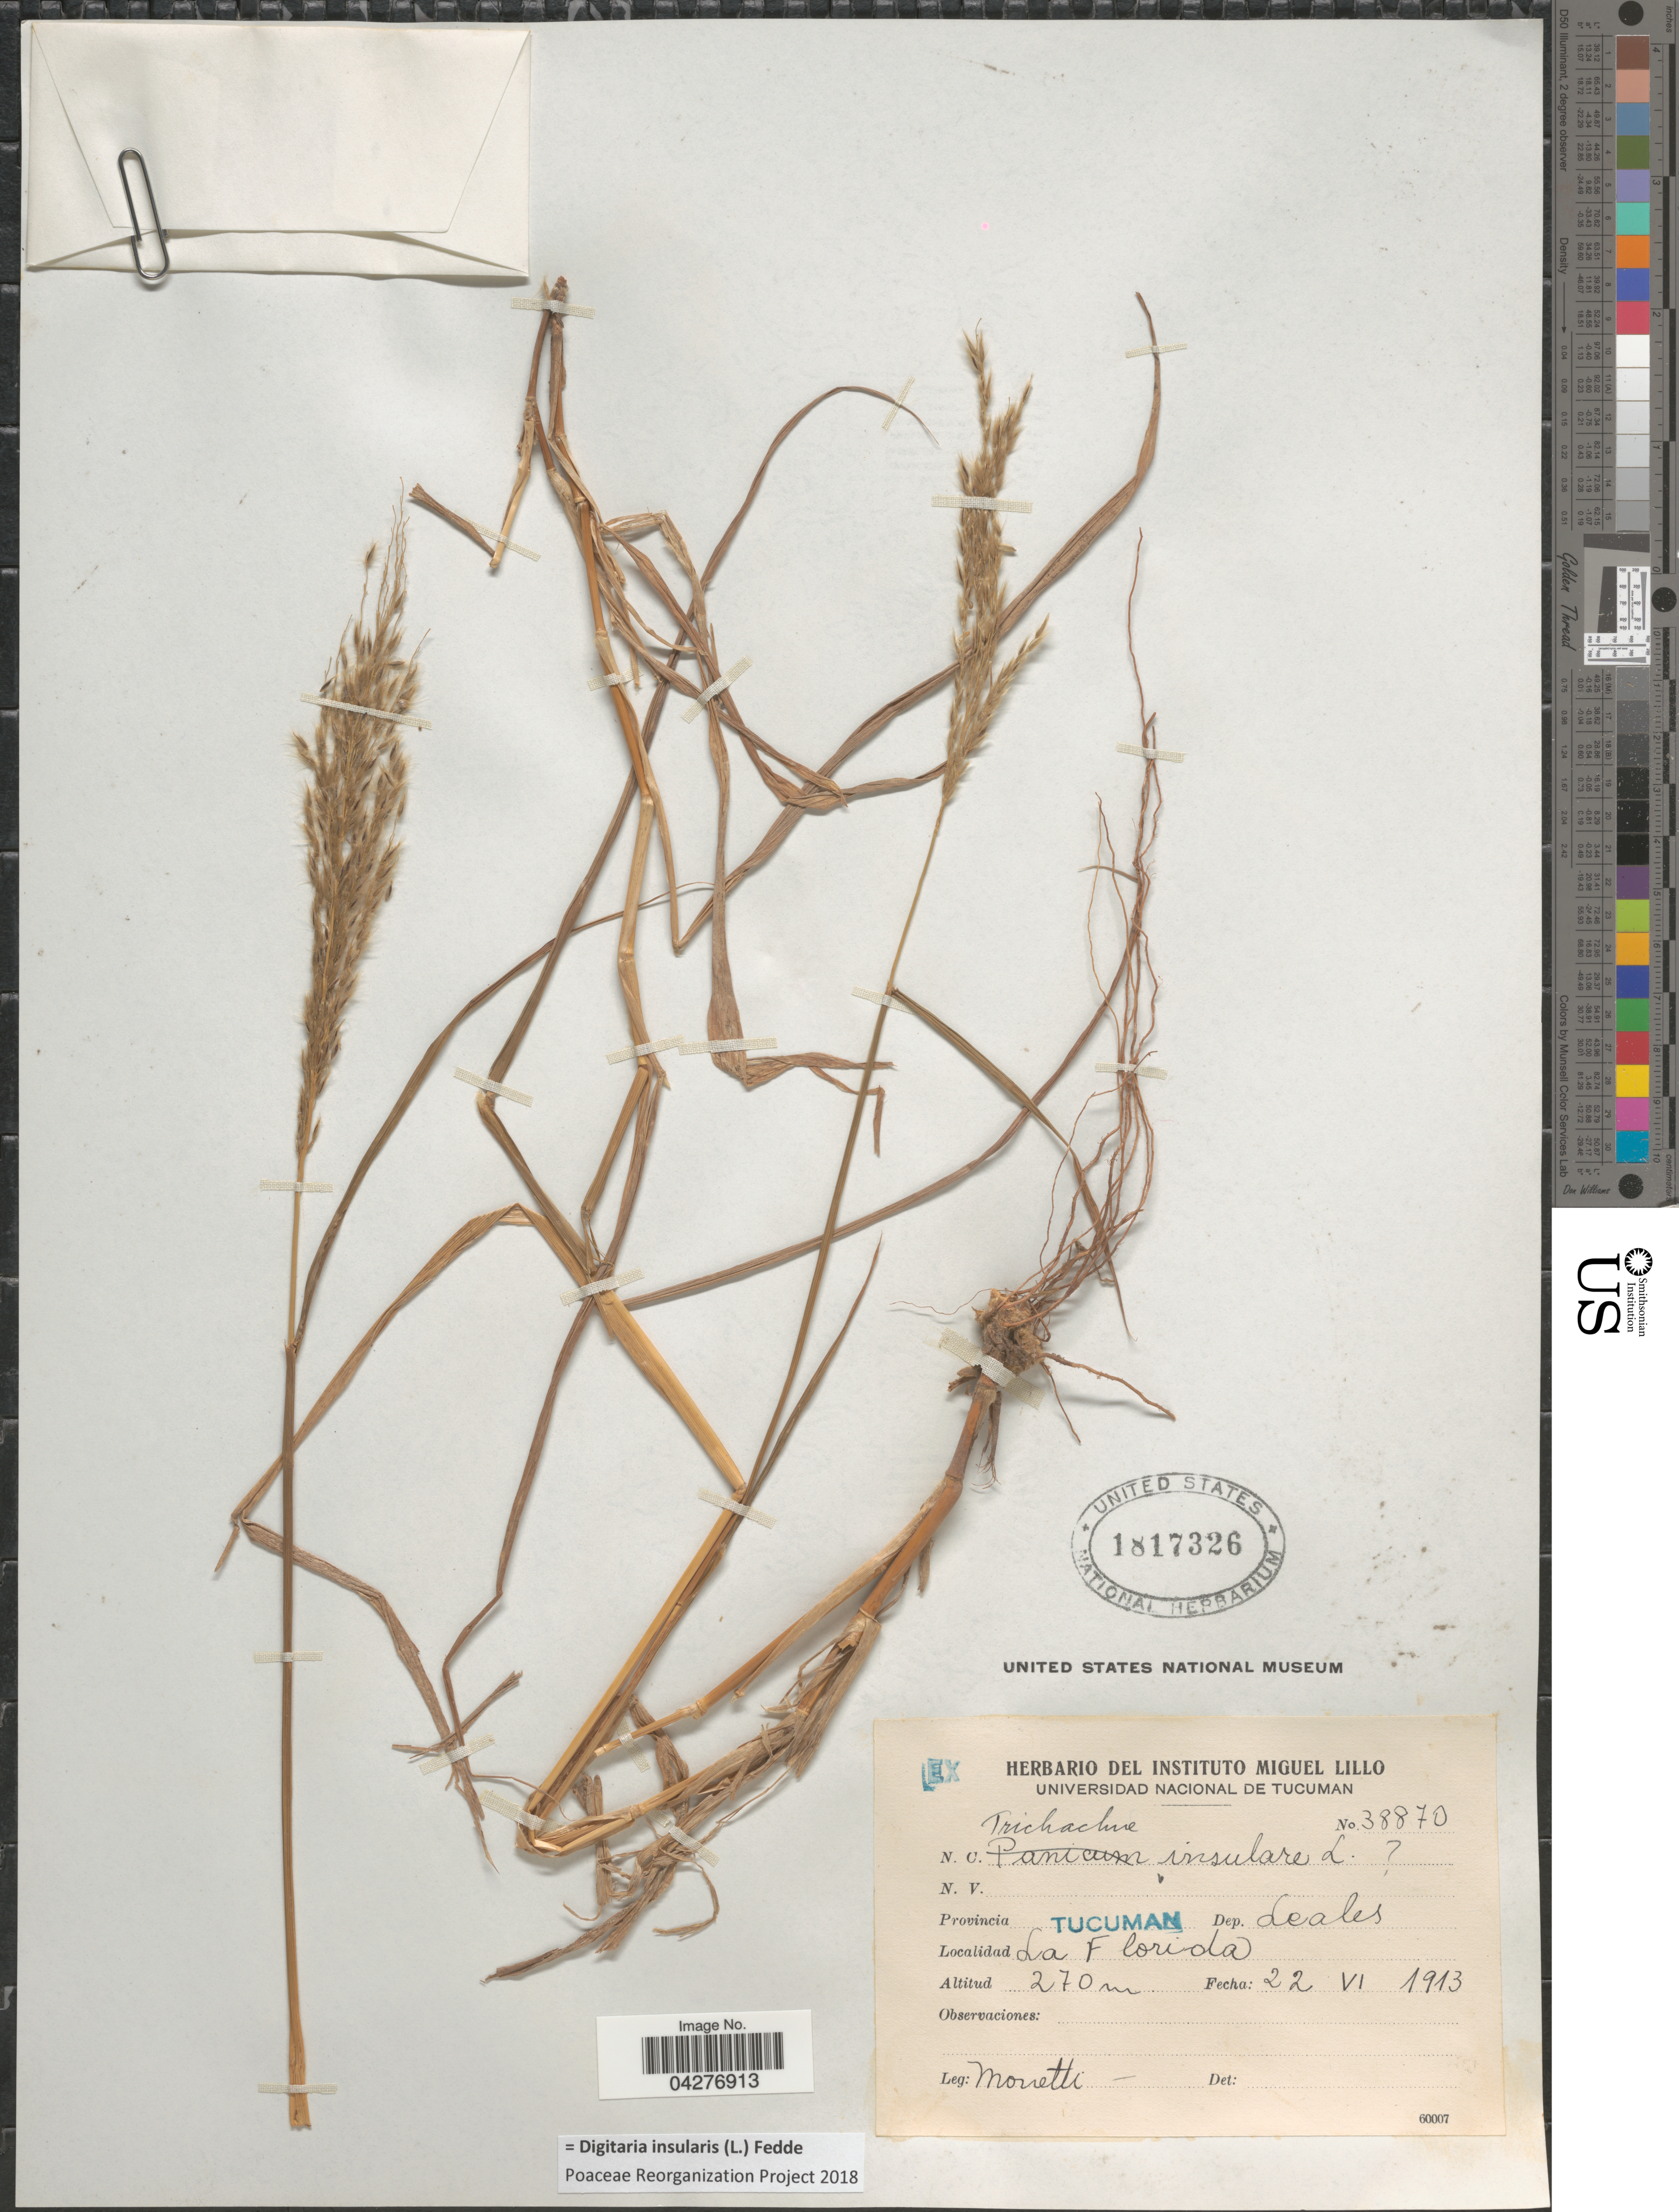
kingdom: Plantae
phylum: Tracheophyta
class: Liliopsida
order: Poales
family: Poaceae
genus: Digitaria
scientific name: Digitaria insularis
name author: (L.) Fedde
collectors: Monetti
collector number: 38870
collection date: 1913-06-22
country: Argentina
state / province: Tucuman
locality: Dep. Leales. La Florida.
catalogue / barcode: US 1817326